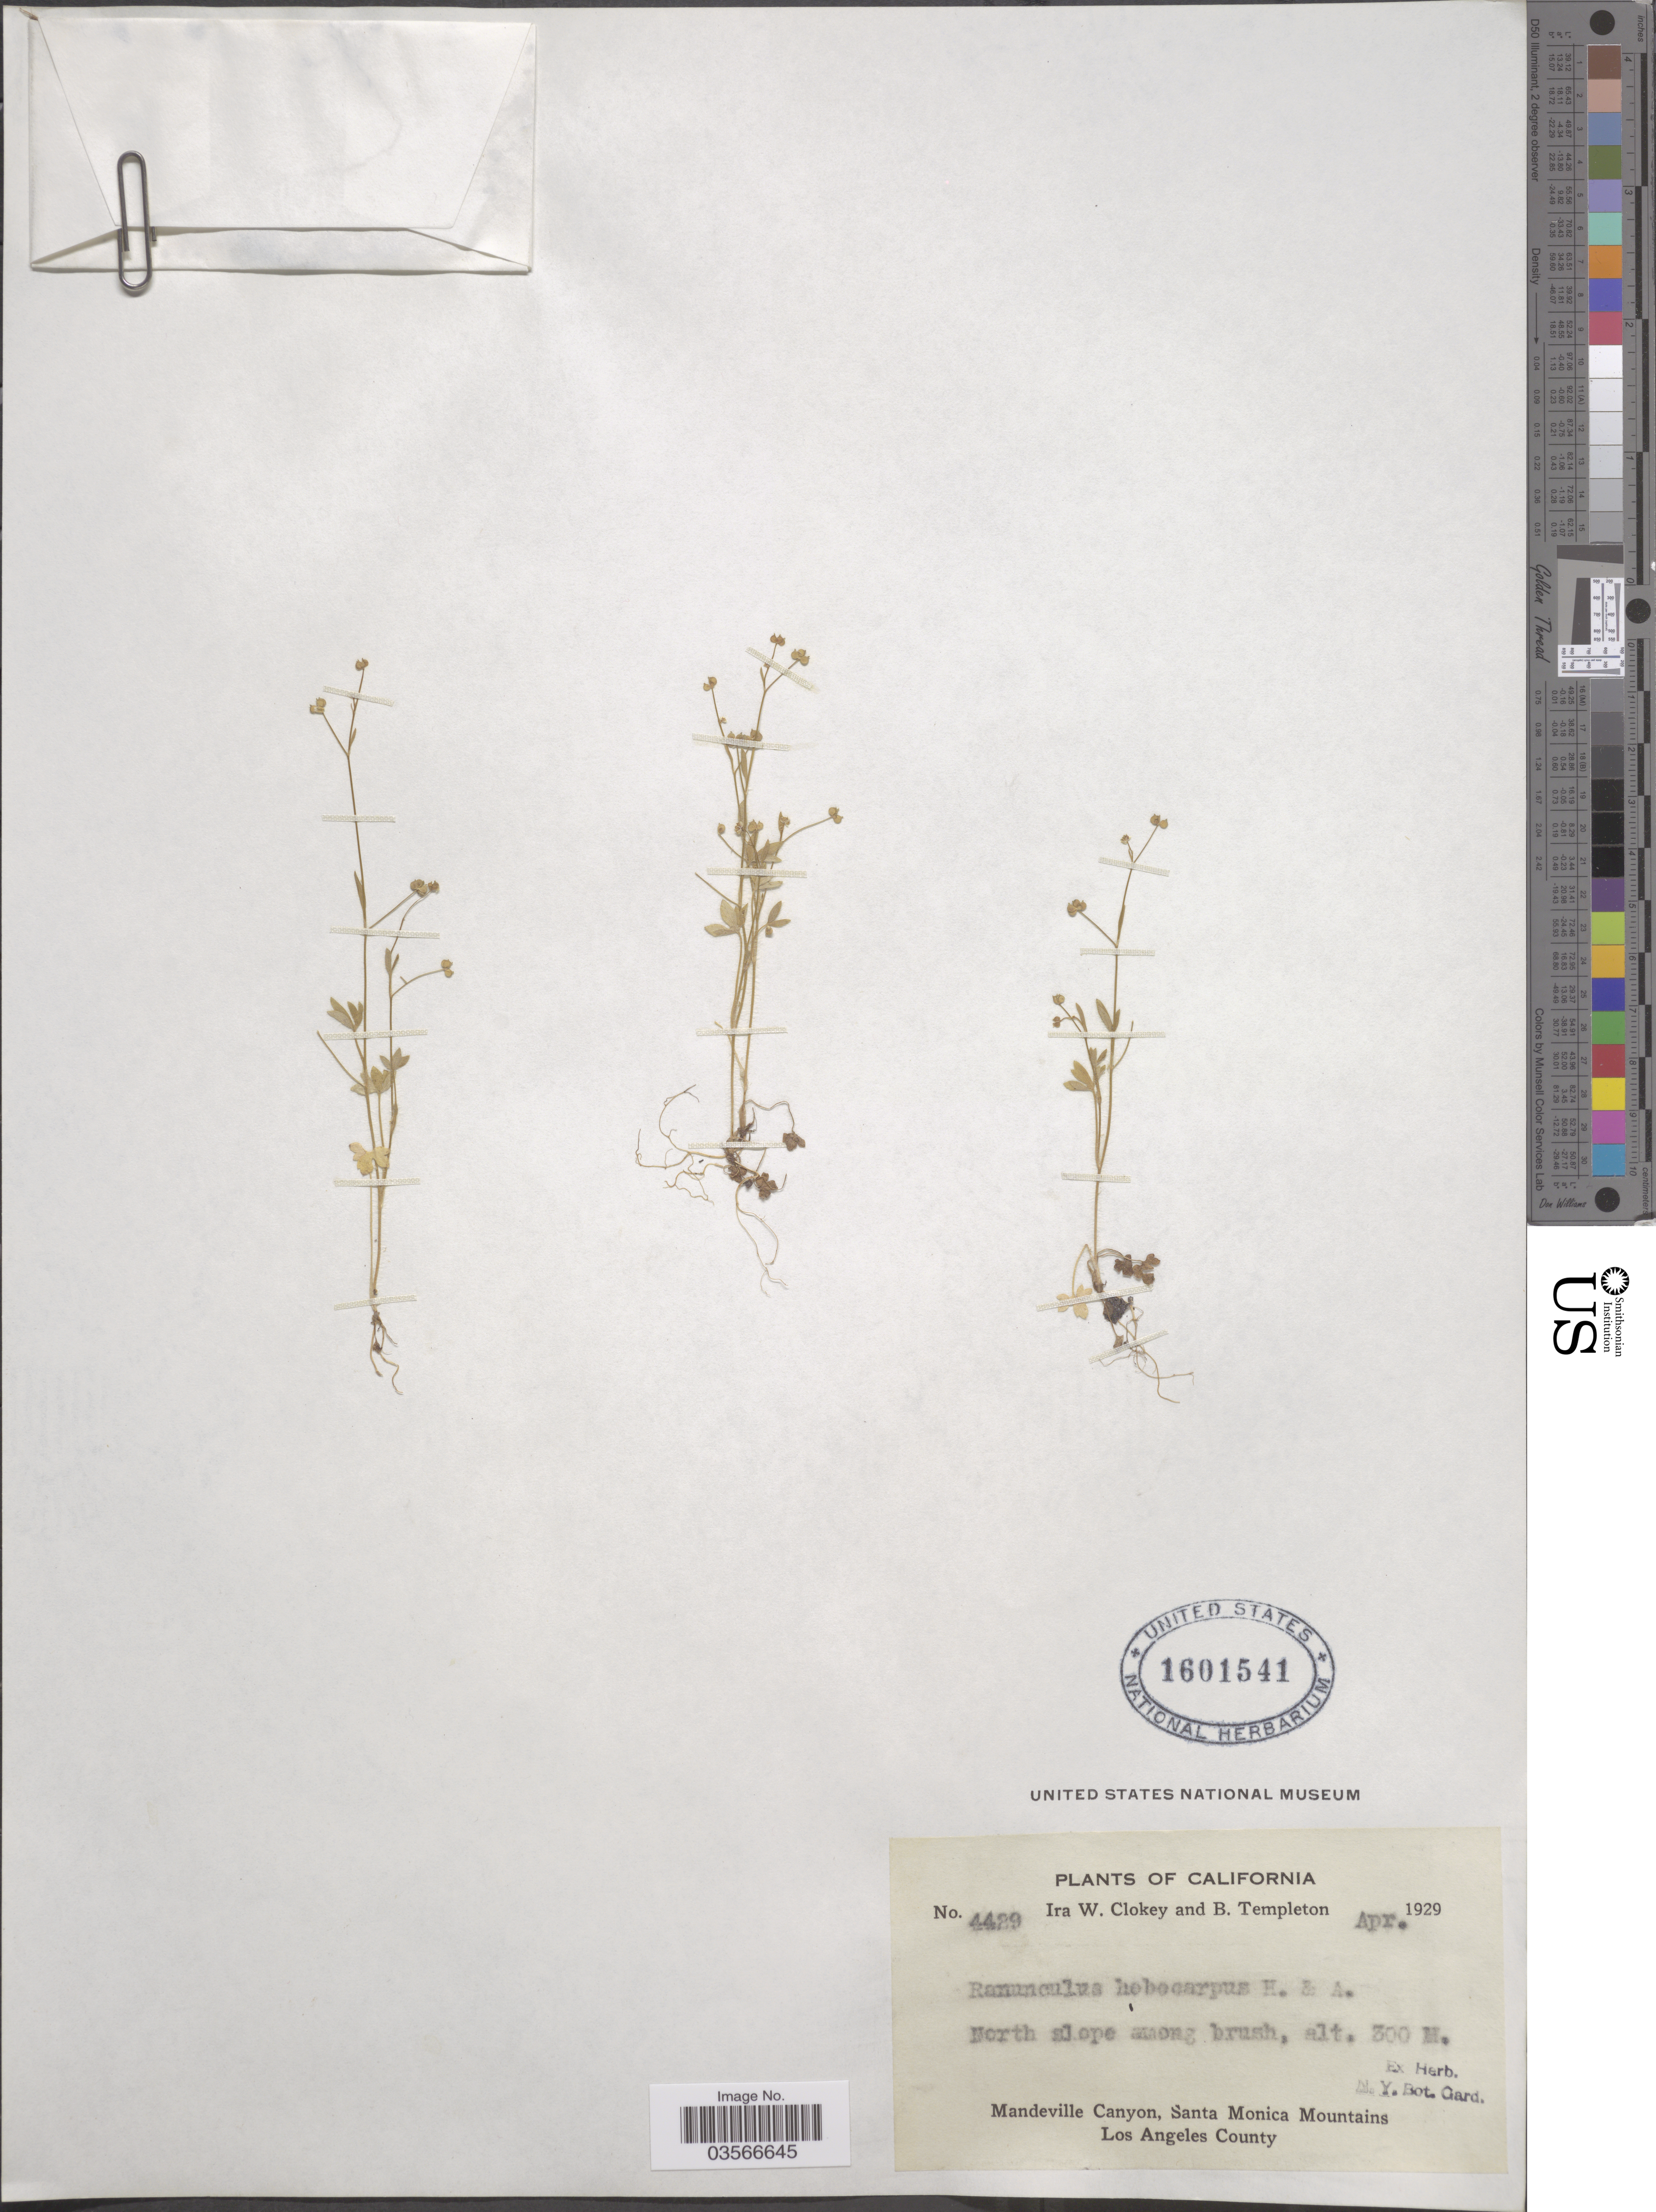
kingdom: Plantae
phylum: Tracheophyta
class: Magnoliopsida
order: Ranunculales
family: Ranunculaceae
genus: Ranunculus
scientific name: Ranunculus hebecarpus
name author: Hook. & Arn.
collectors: I. W. Clokey & B. Templeton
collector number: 4429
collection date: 1929-04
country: United States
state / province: California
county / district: Los Angeles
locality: Mandeville Canyon, Santa Monica Mountains. Los Angeles County.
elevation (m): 300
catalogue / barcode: US 1601541